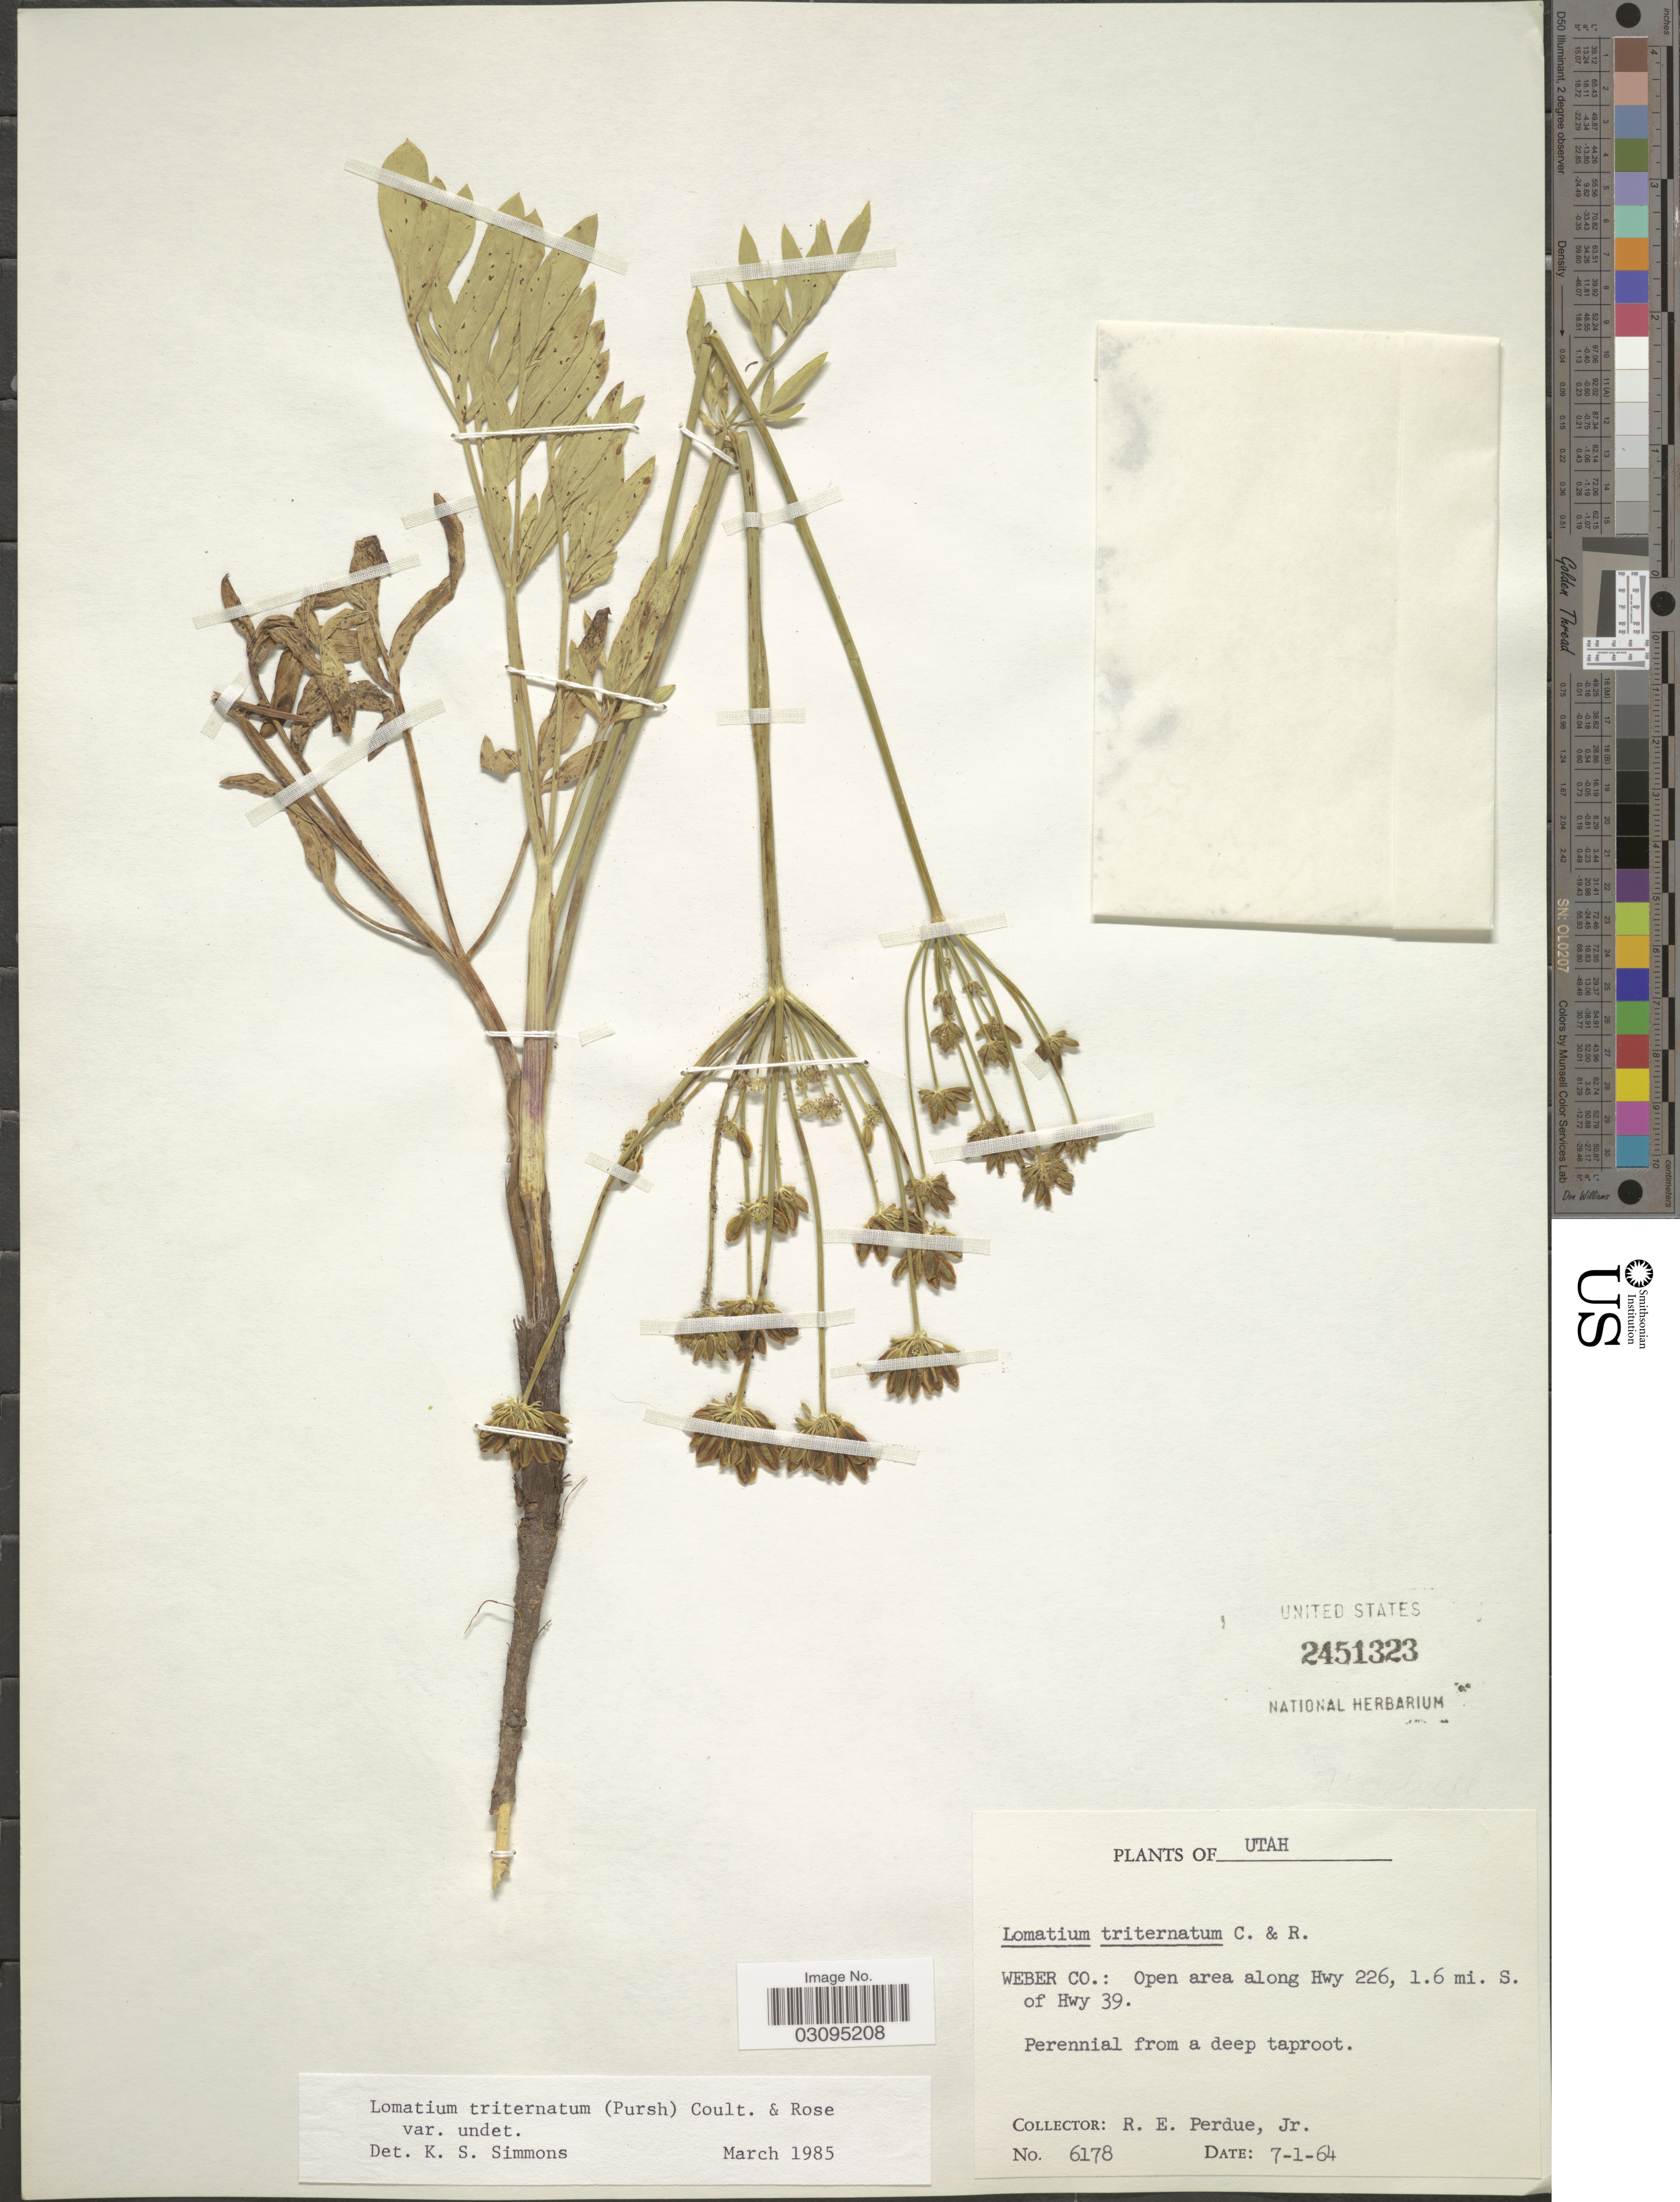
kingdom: Plantae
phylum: Tracheophyta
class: Magnoliopsida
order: Apiales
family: Apiaceae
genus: Lomatium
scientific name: Lomatium triternatum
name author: (Pursh) J.M. Coult. & Rose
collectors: R. E. Perdue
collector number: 6178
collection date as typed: Transcribed d/m/y: 1/7/64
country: United States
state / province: Utah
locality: Weber Co.: Open area long Hwy 226, 1.6 mi. S. of Hwy 39.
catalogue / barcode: US 2451323